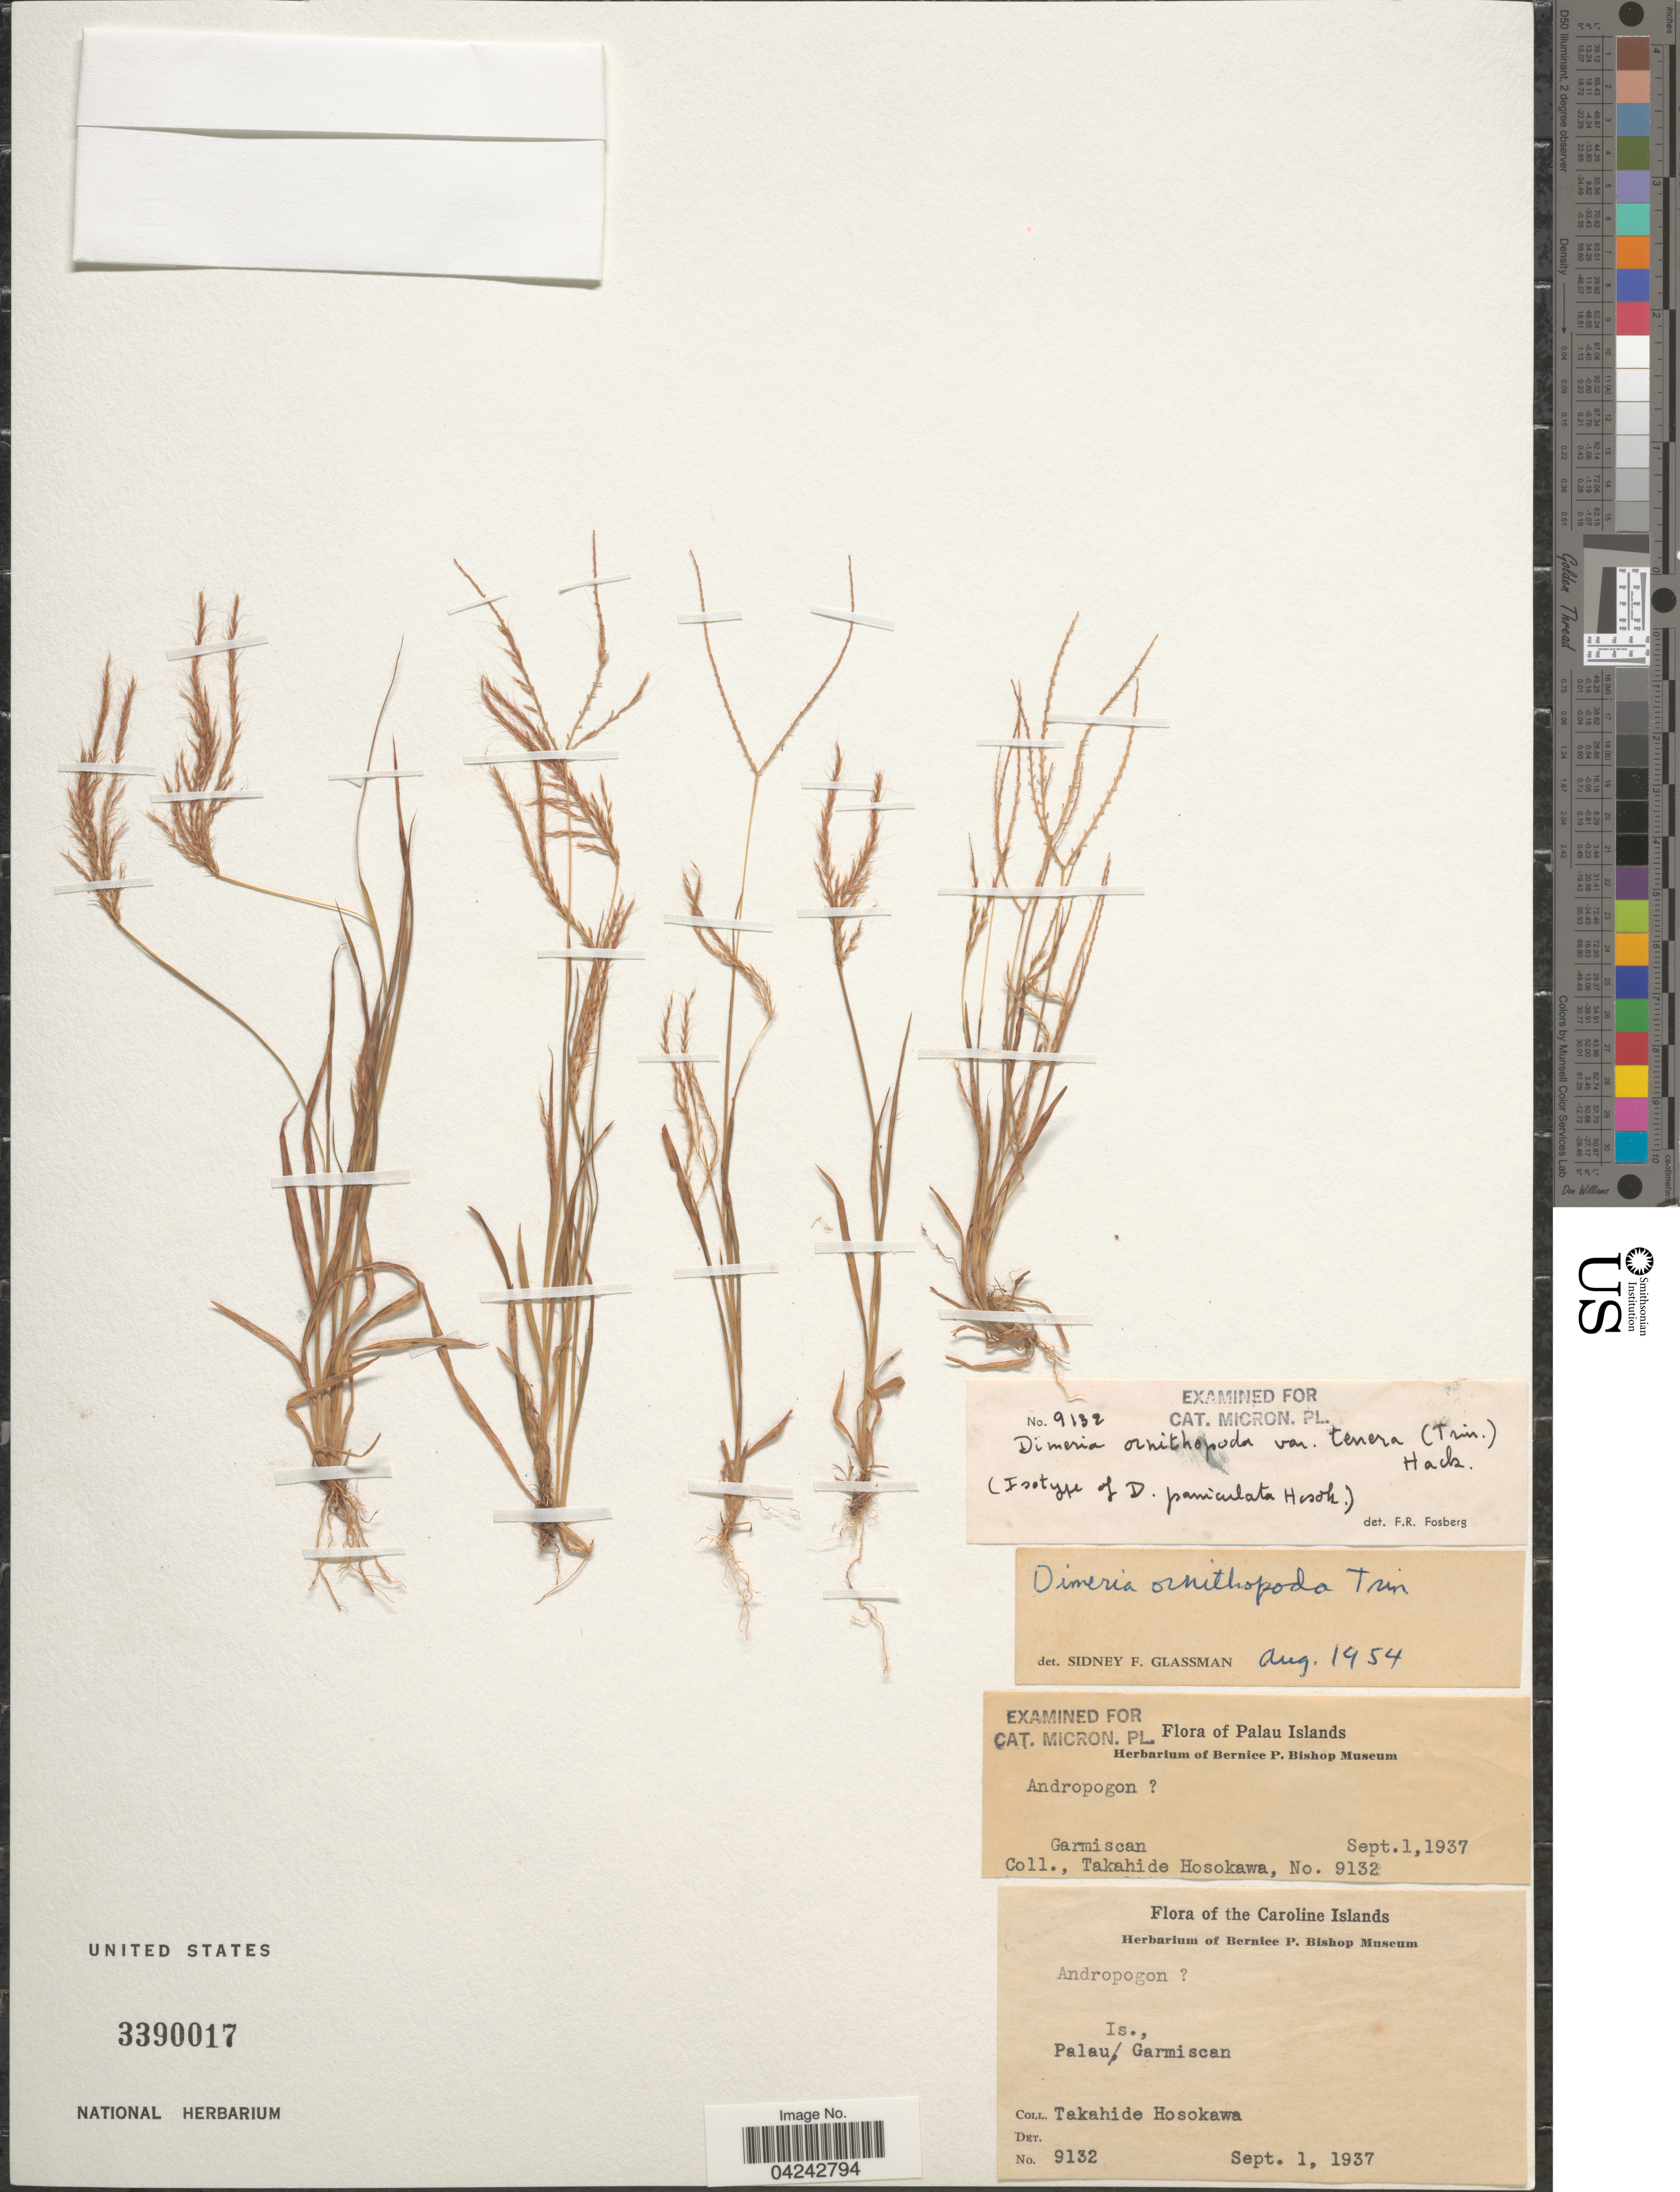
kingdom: Plantae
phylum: Tracheophyta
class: Liliopsida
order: Poales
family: Poaceae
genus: Dimeria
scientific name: Dimeria ornithopoda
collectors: T. Hosokawa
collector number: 9132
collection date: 1937-09-01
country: Palau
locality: Palau Islands. the Caroline Islands. Palau Is., Garmiscan.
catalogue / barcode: US 3390017